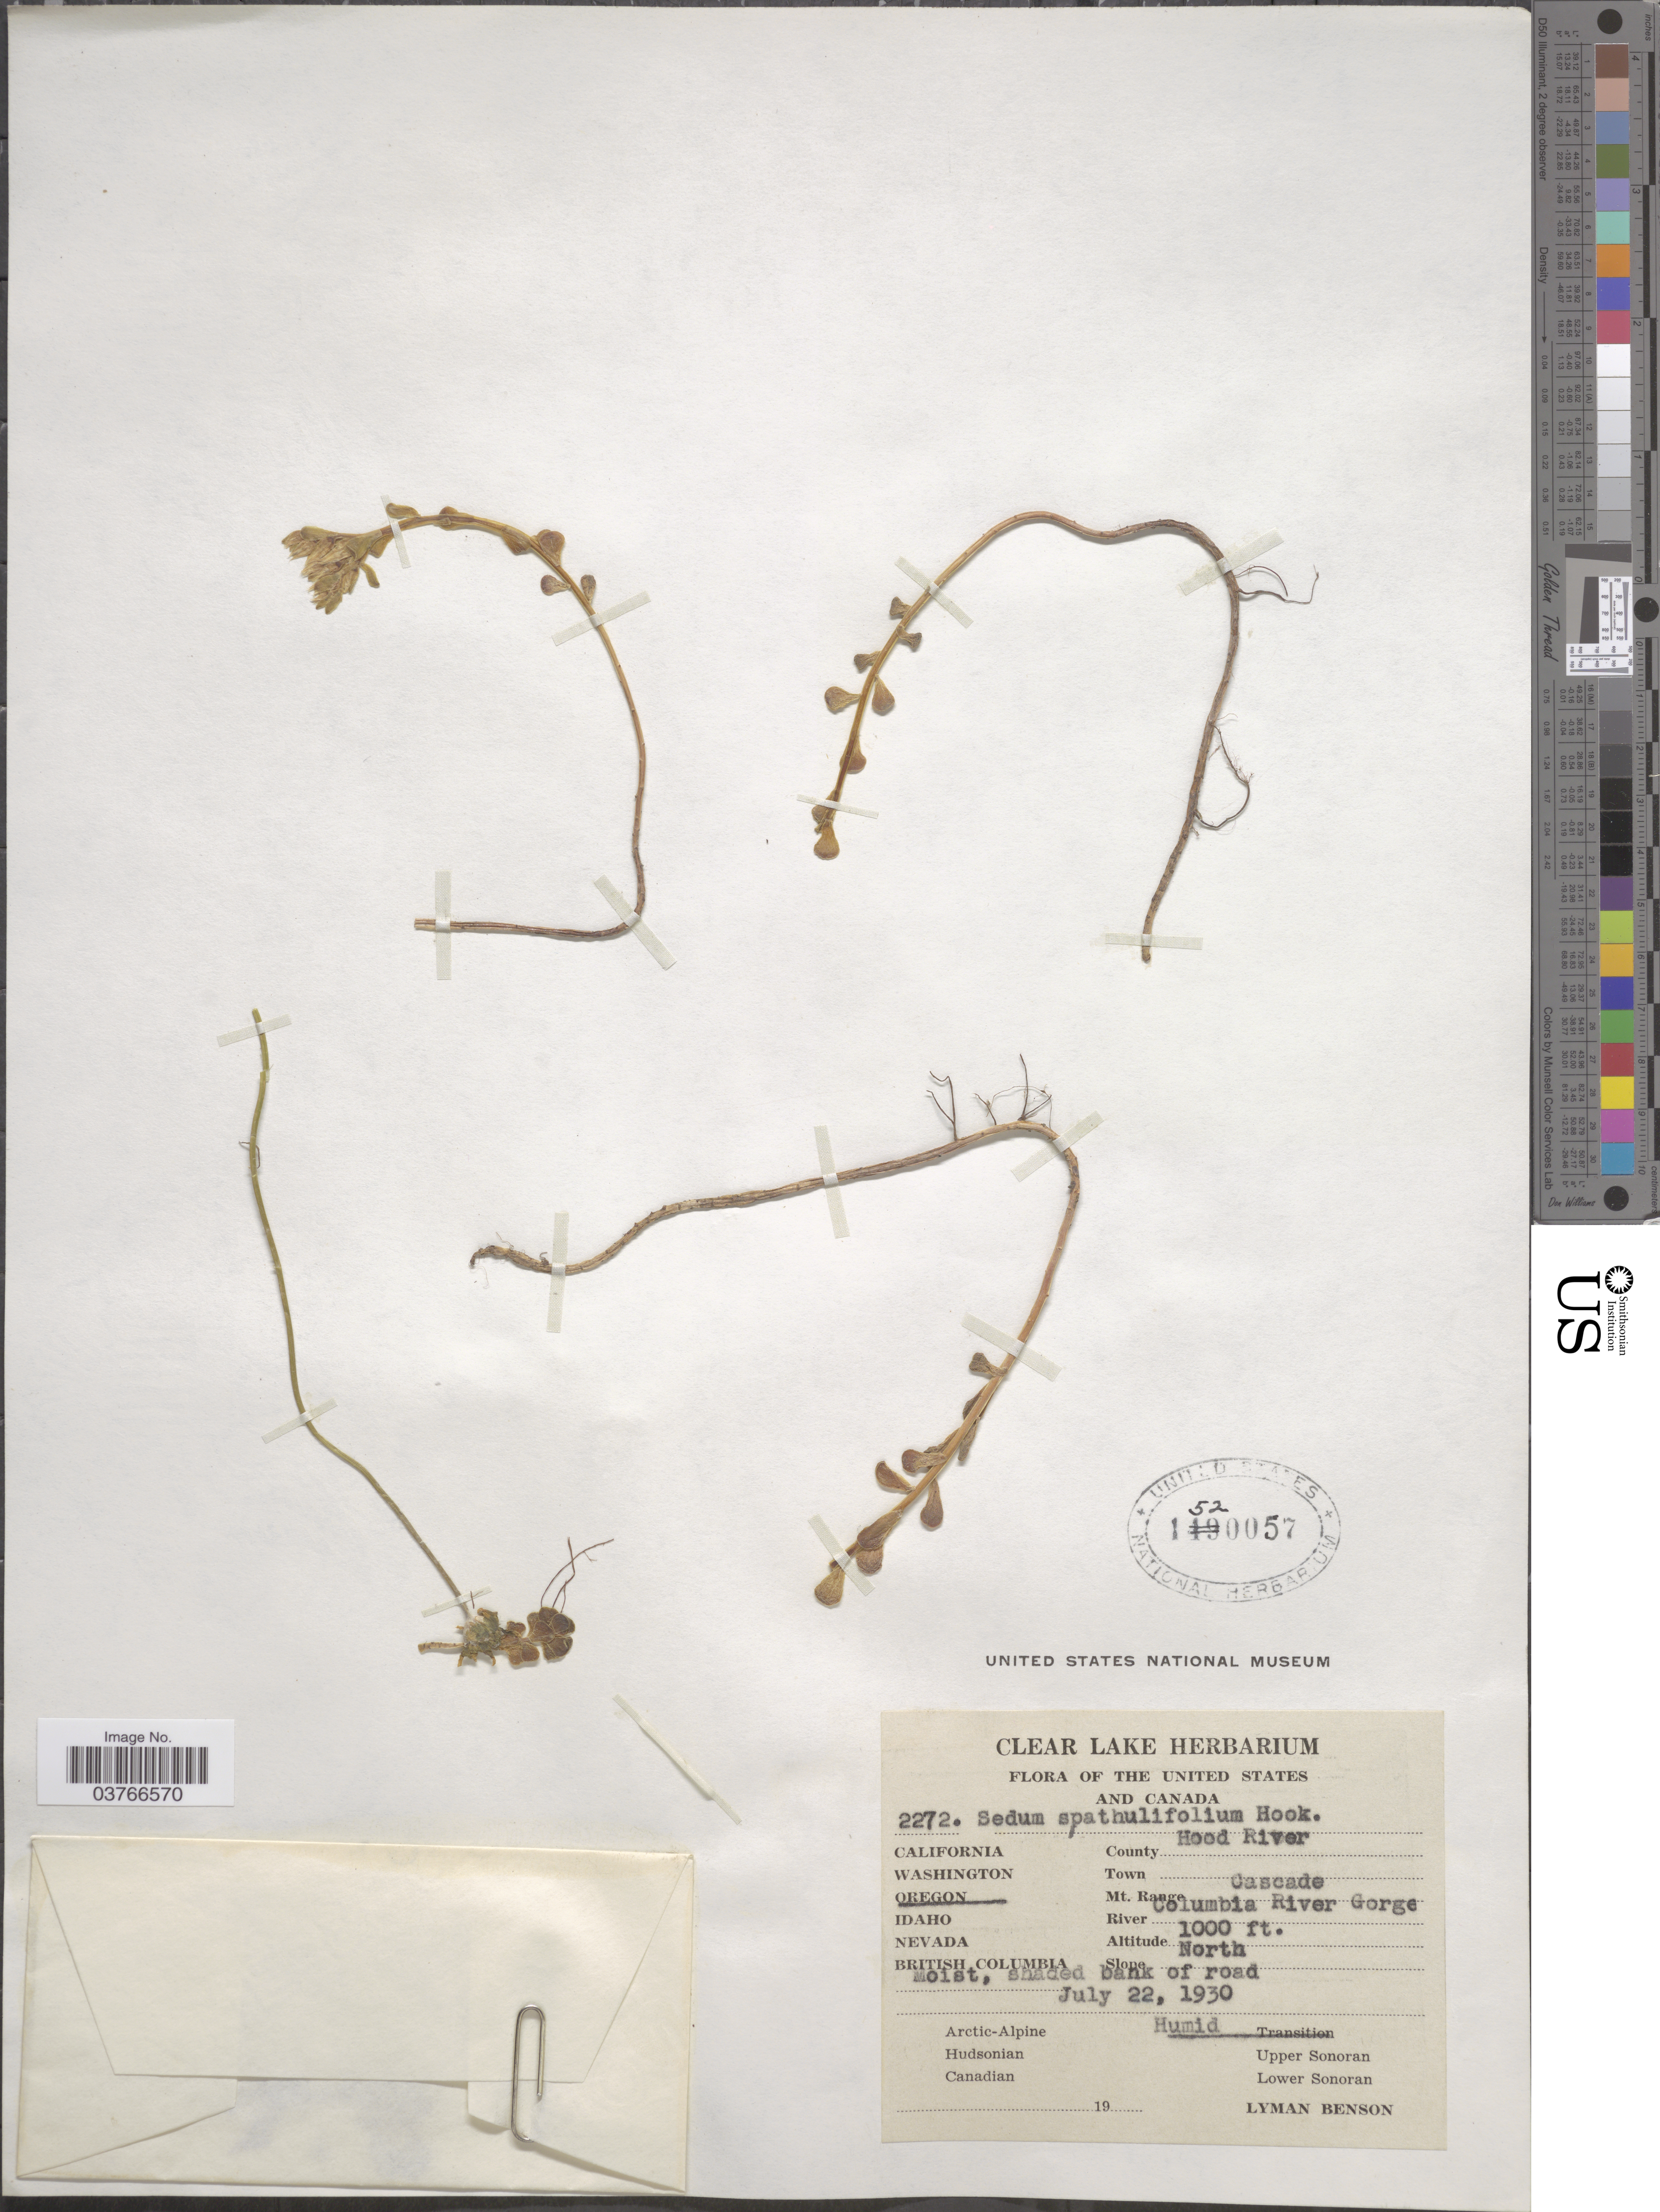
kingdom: Plantae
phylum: Tracheophyta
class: Magnoliopsida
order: Saxifragales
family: Crassulaceae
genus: Sedum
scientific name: Sedum spathulifolium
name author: Hook.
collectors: L. D. Benson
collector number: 2272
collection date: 1930-07-22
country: United States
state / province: Oregon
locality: County Hood River. Mt. Range Cascade. River Columbia River Gorge.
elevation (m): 305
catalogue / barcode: US 1520057